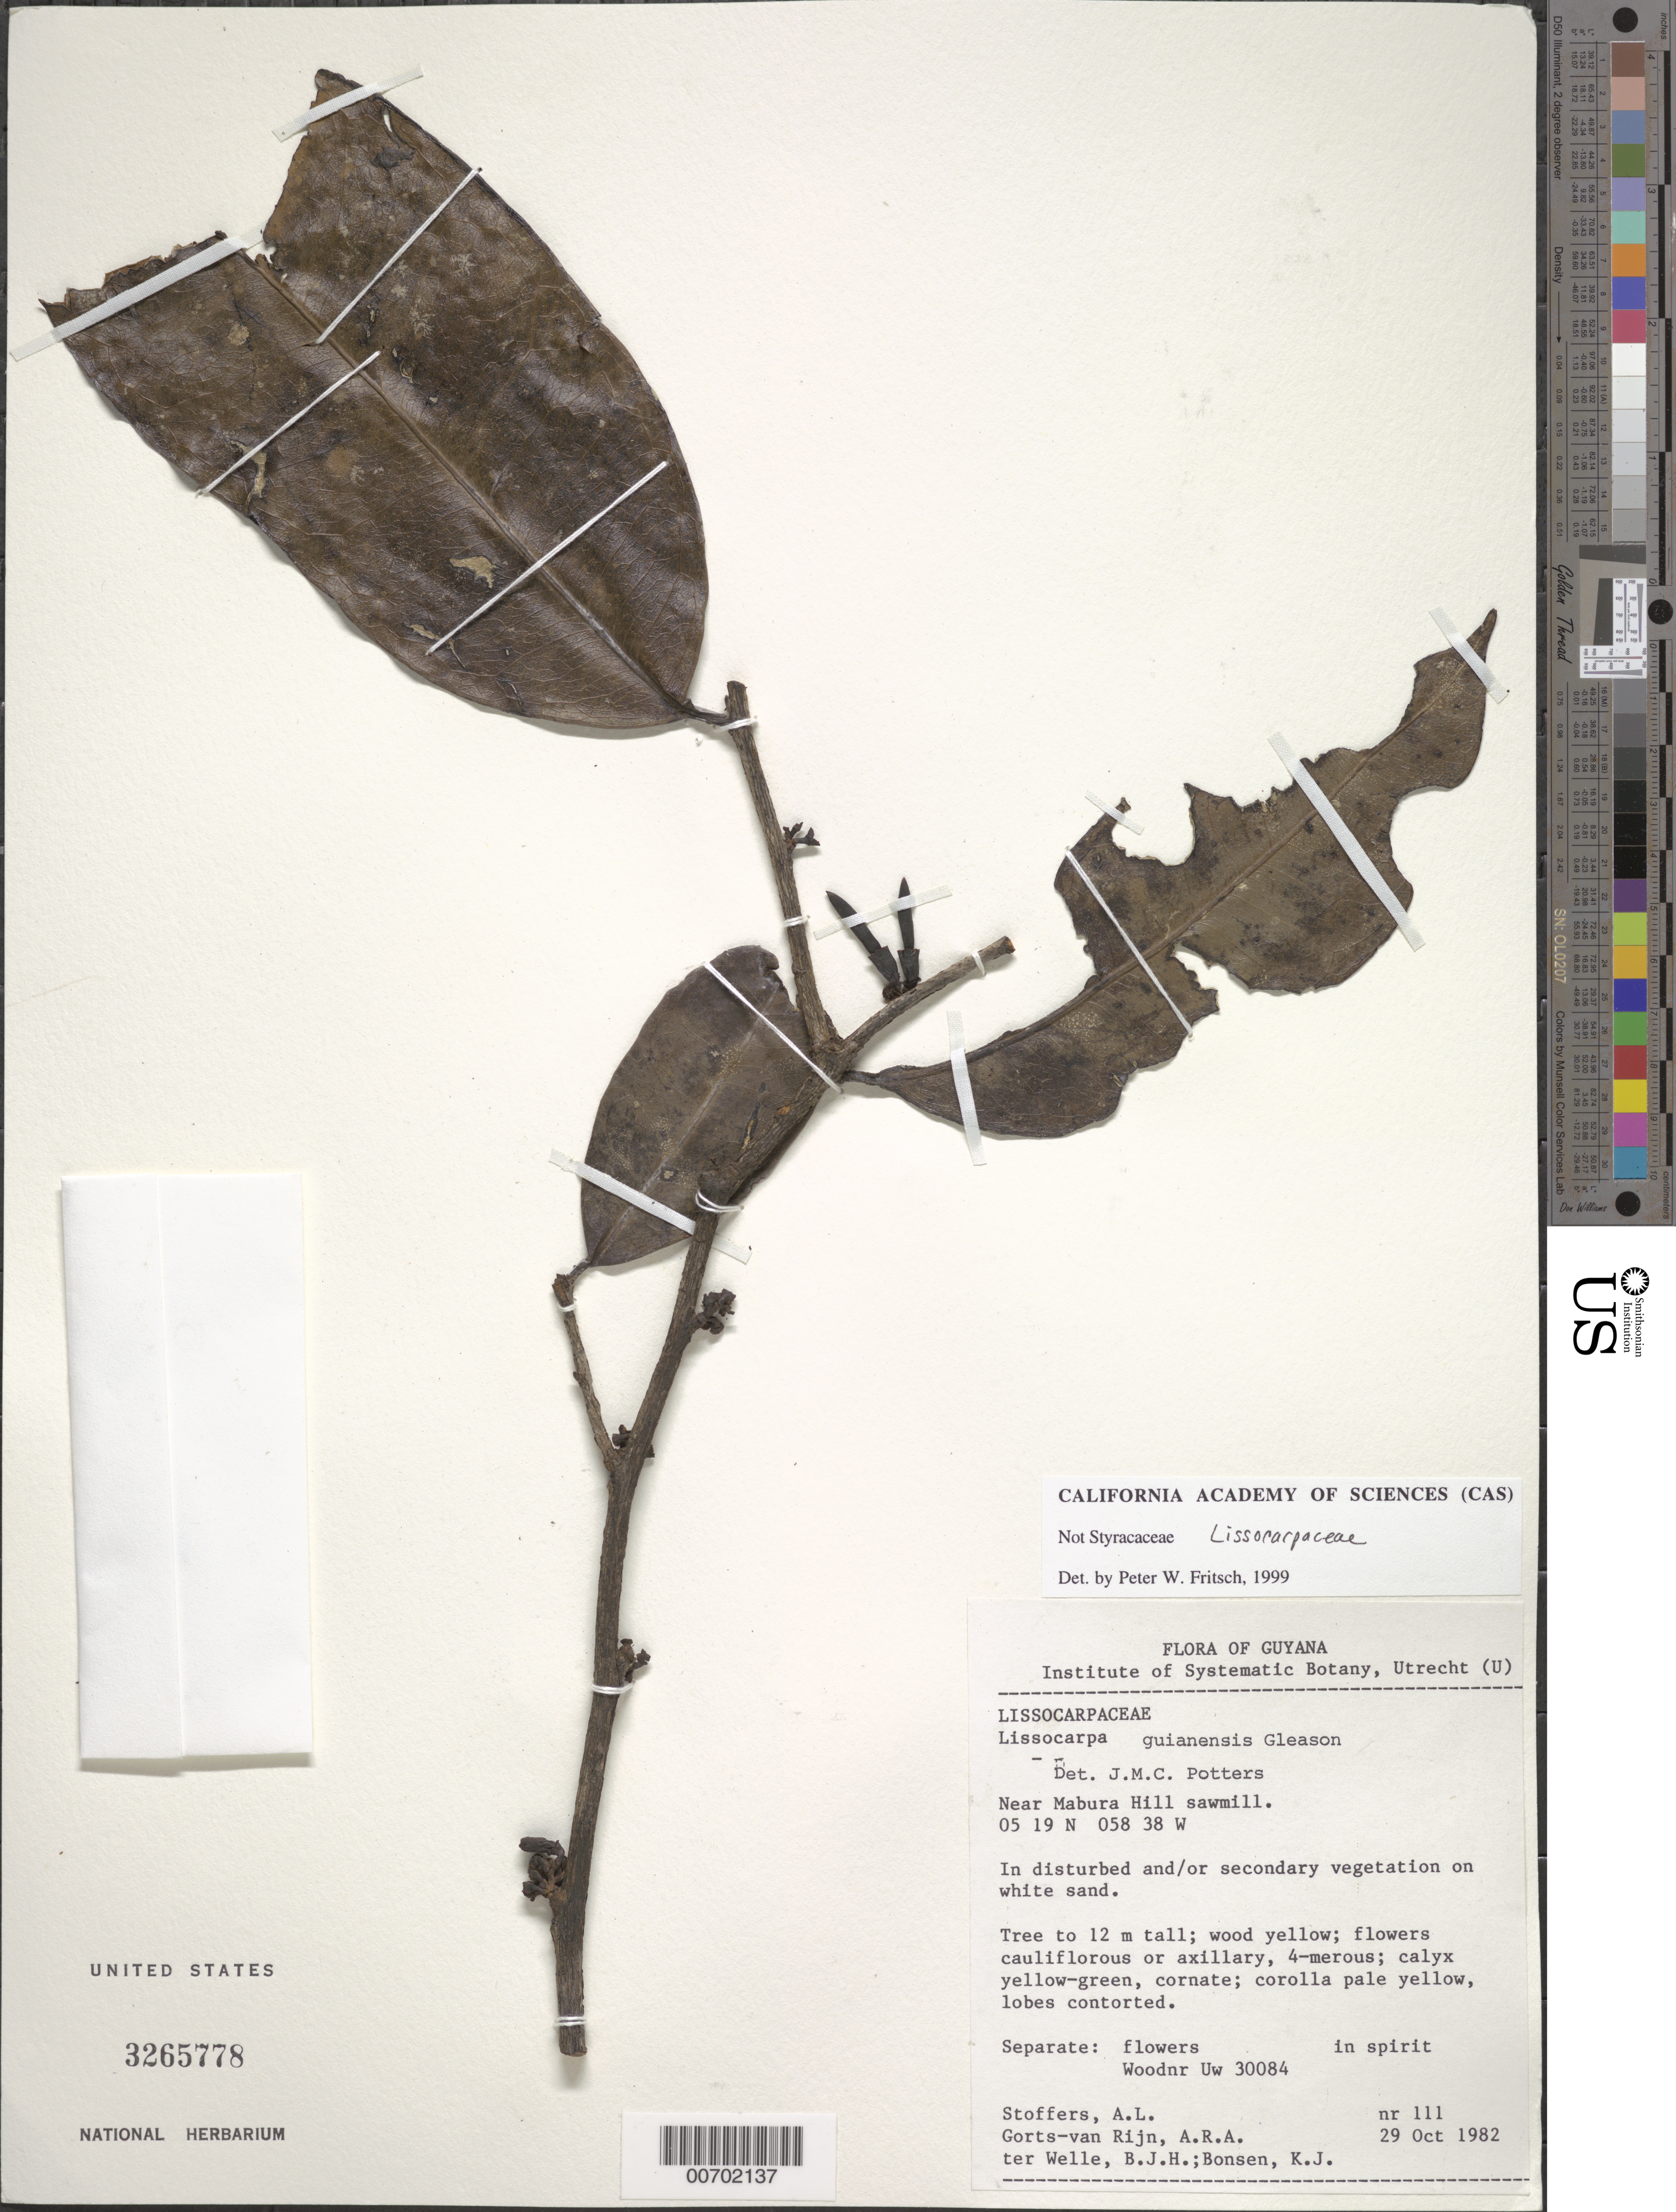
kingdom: Plantae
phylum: Tracheophyta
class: Magnoliopsida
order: Ericales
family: Ebenaceae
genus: Lissocarpa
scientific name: Lissocarpa guianensis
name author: Gleason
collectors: A. Stoffers, A. .R. A. Görts-van Rijn, B. Welle & K. Bonsen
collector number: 111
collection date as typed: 29-Oct-82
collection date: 1982-10-29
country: Guyana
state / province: U. Demerara-Berbice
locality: Mabura Hill, near sawmill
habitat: Disturbed/secondary vegetation on white sand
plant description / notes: filed:Styracaceae indet; annot: Lissocarpaceae by P.W. Fritsch, 1999; Cited by B. Wallnöfer in Ann. Naturhist Mus. Wien, B 105: 561. 2004.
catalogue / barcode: US 3265778